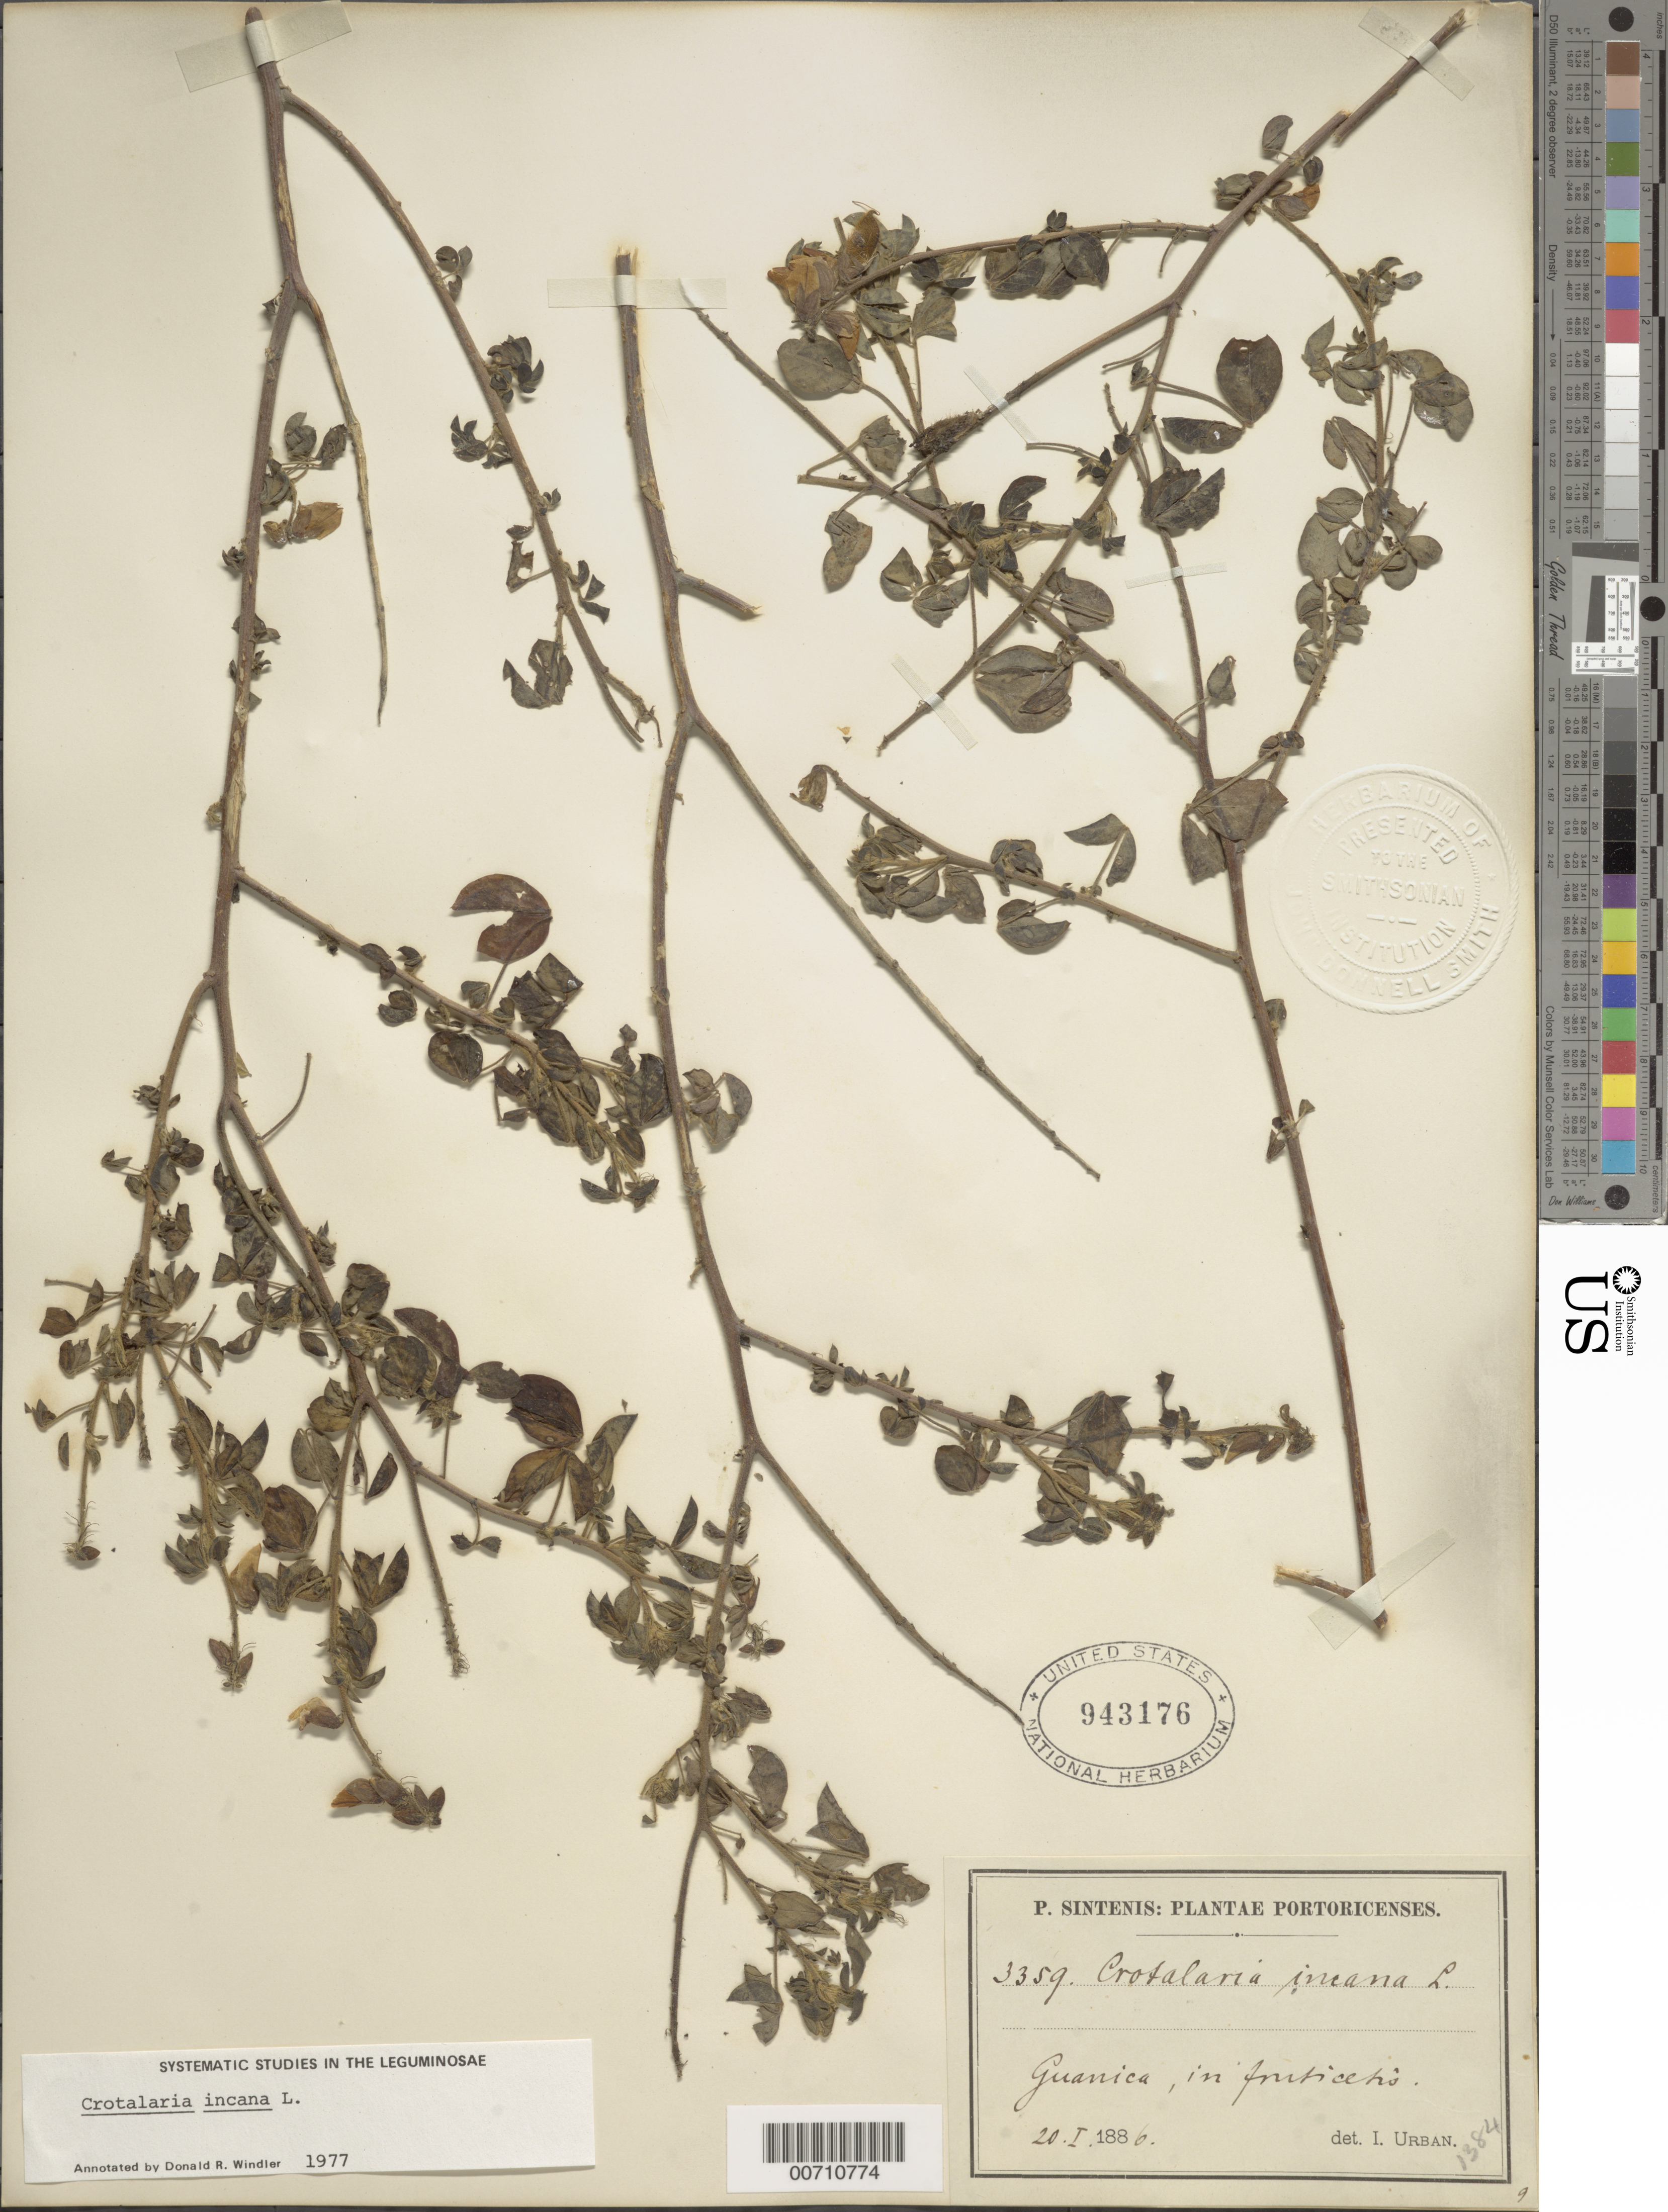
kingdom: Plantae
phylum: Tracheophyta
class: Magnoliopsida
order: Fabales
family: Fabaceae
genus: Crotalaria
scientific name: Crotalaria incana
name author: L.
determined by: Windler, D. R.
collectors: P. Sintenis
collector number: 3359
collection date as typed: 20 Jan 1886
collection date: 1886-01-20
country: Puerto Rico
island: Greater Antilles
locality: Guanica, in fruticetis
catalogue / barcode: US 943176